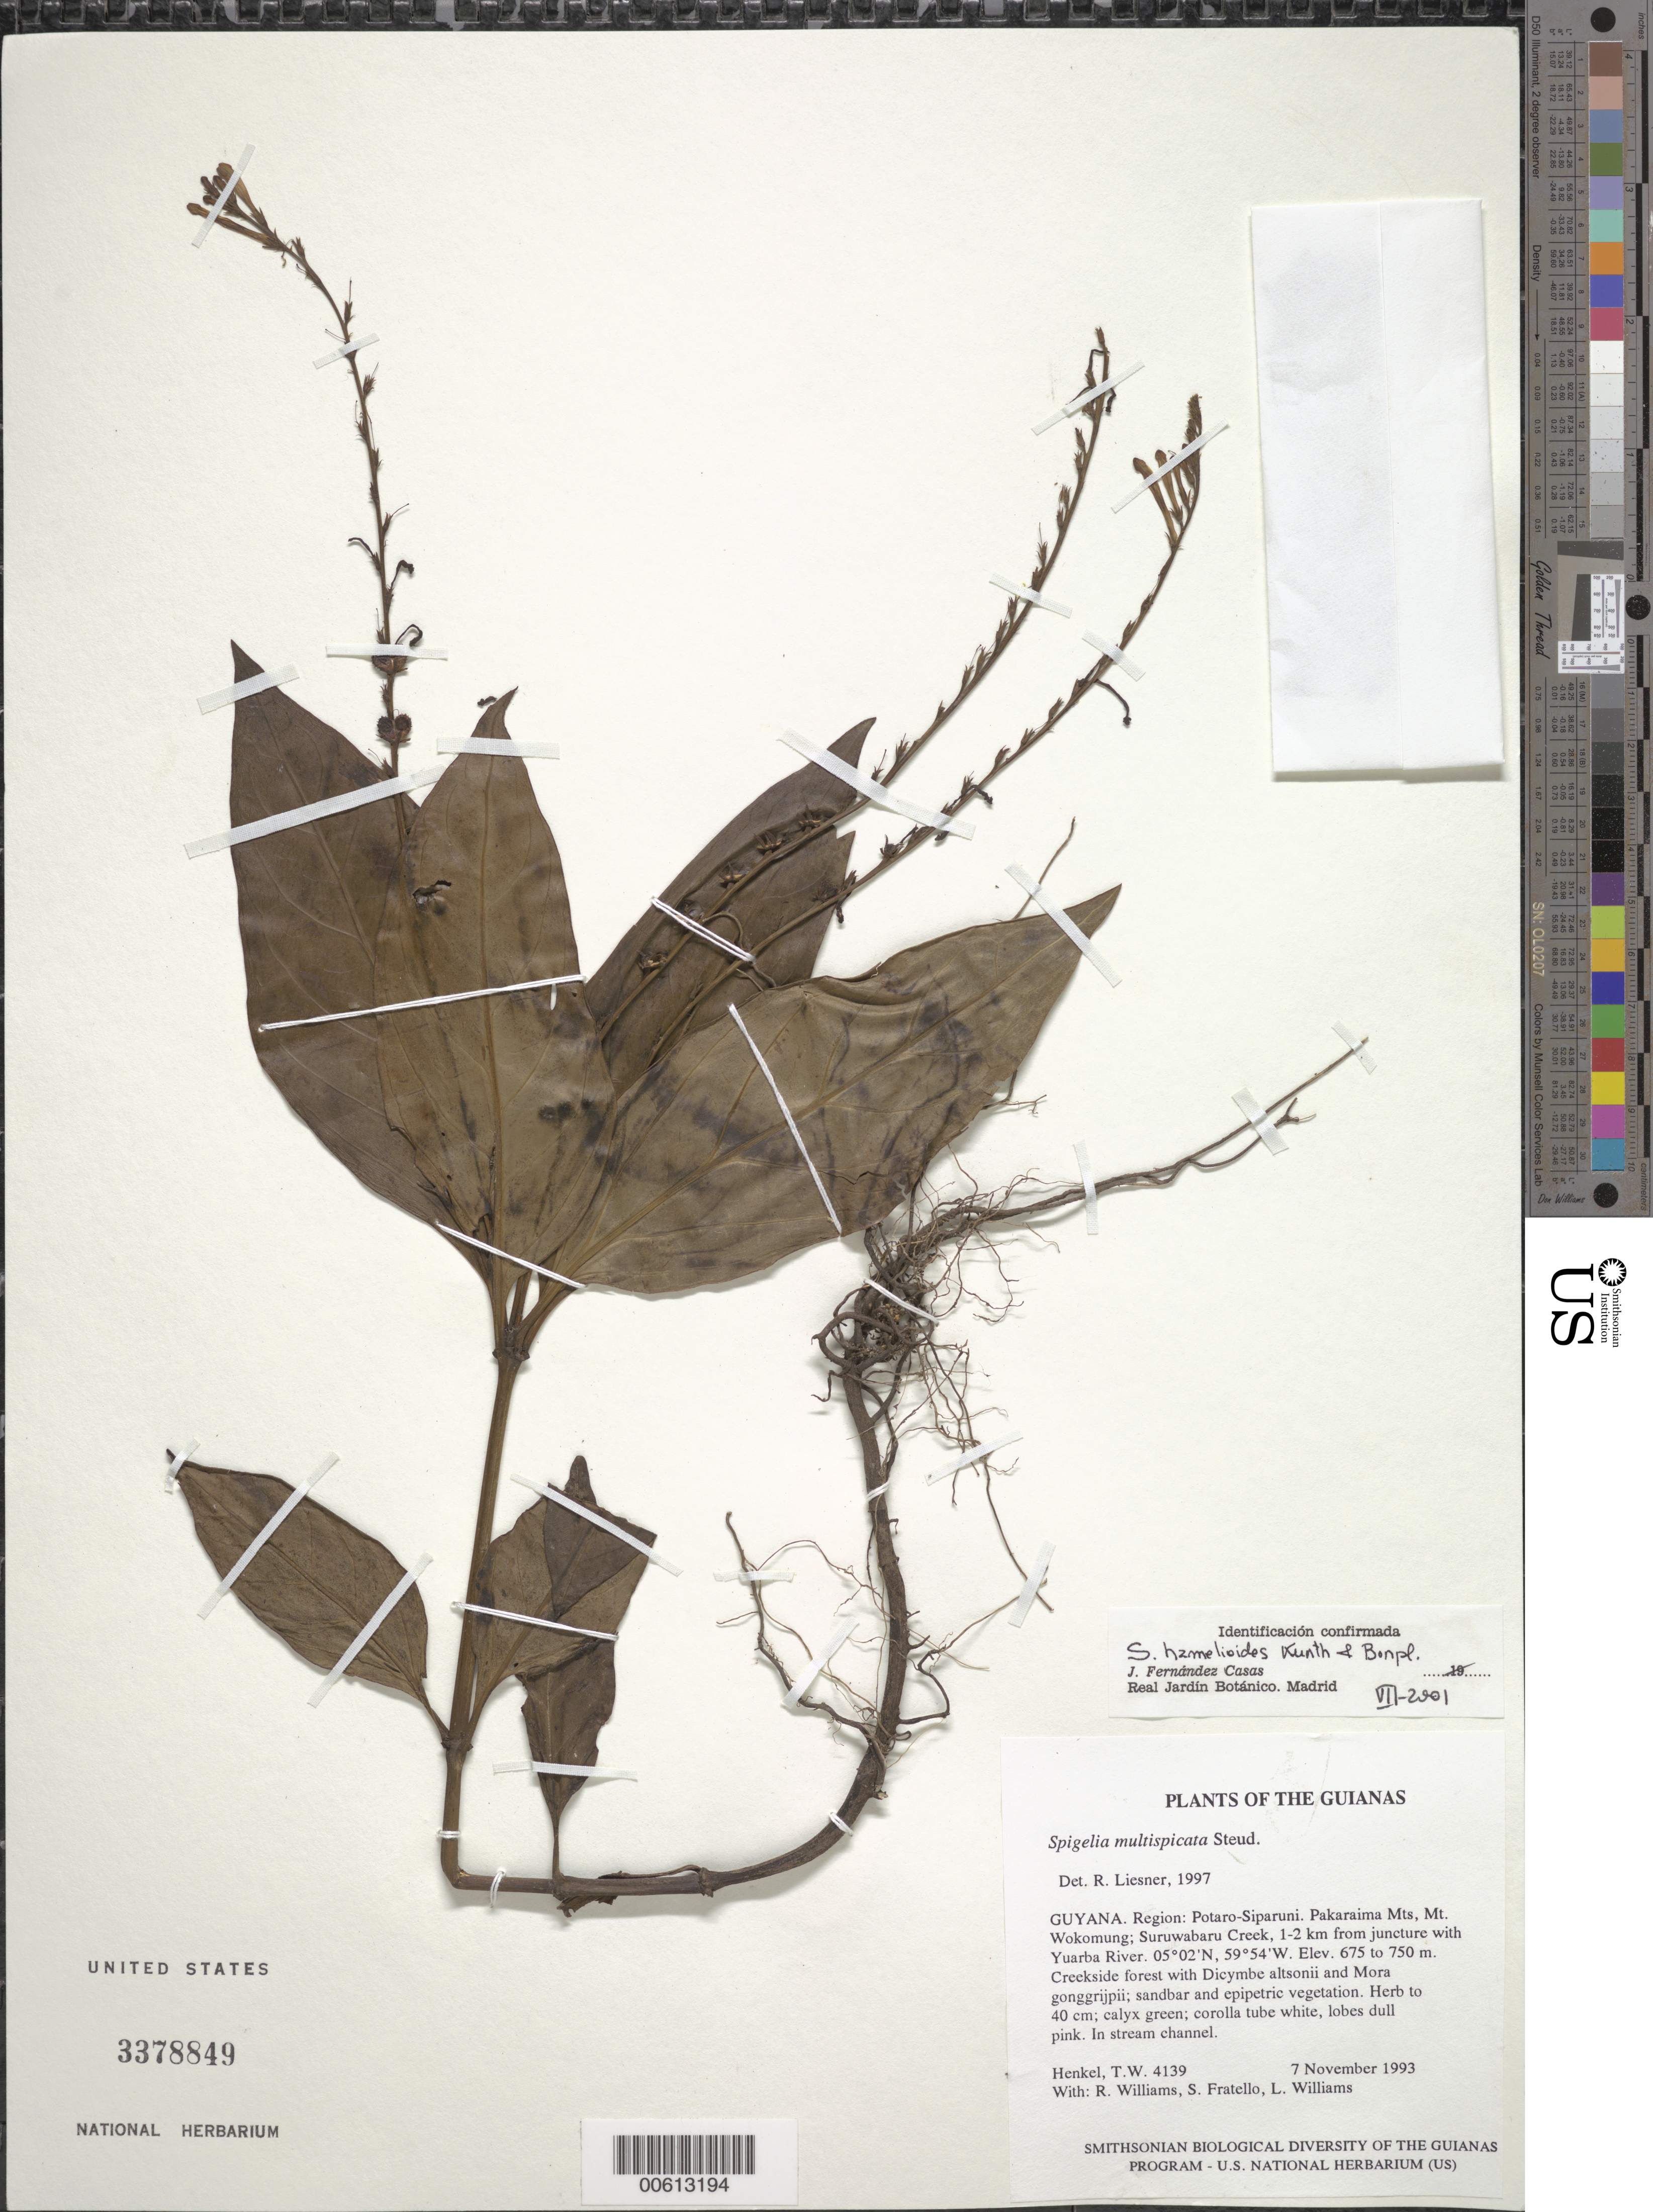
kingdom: Plantae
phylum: Tracheophyta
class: Magnoliopsida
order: Gentianales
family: Loganiaceae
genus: Spigelia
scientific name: Spigelia multispica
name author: Steud.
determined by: Fernández Casas, F. J.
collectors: T. Henkel, R. Williams, S. Fratello & L. Williams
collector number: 4139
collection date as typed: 7 November 1993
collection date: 1993-11-07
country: Guyana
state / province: Potaro-Siparuni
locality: Pakaraima Mts, Mt. Wokomung; Suruwabaru Creek, 1-2 km from juncture with Yuarba River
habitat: Creekside forest with Dicymbe altsonii and Mora gonggrijpii; sandbar and epipetric vegetation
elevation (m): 675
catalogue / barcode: US 3378849